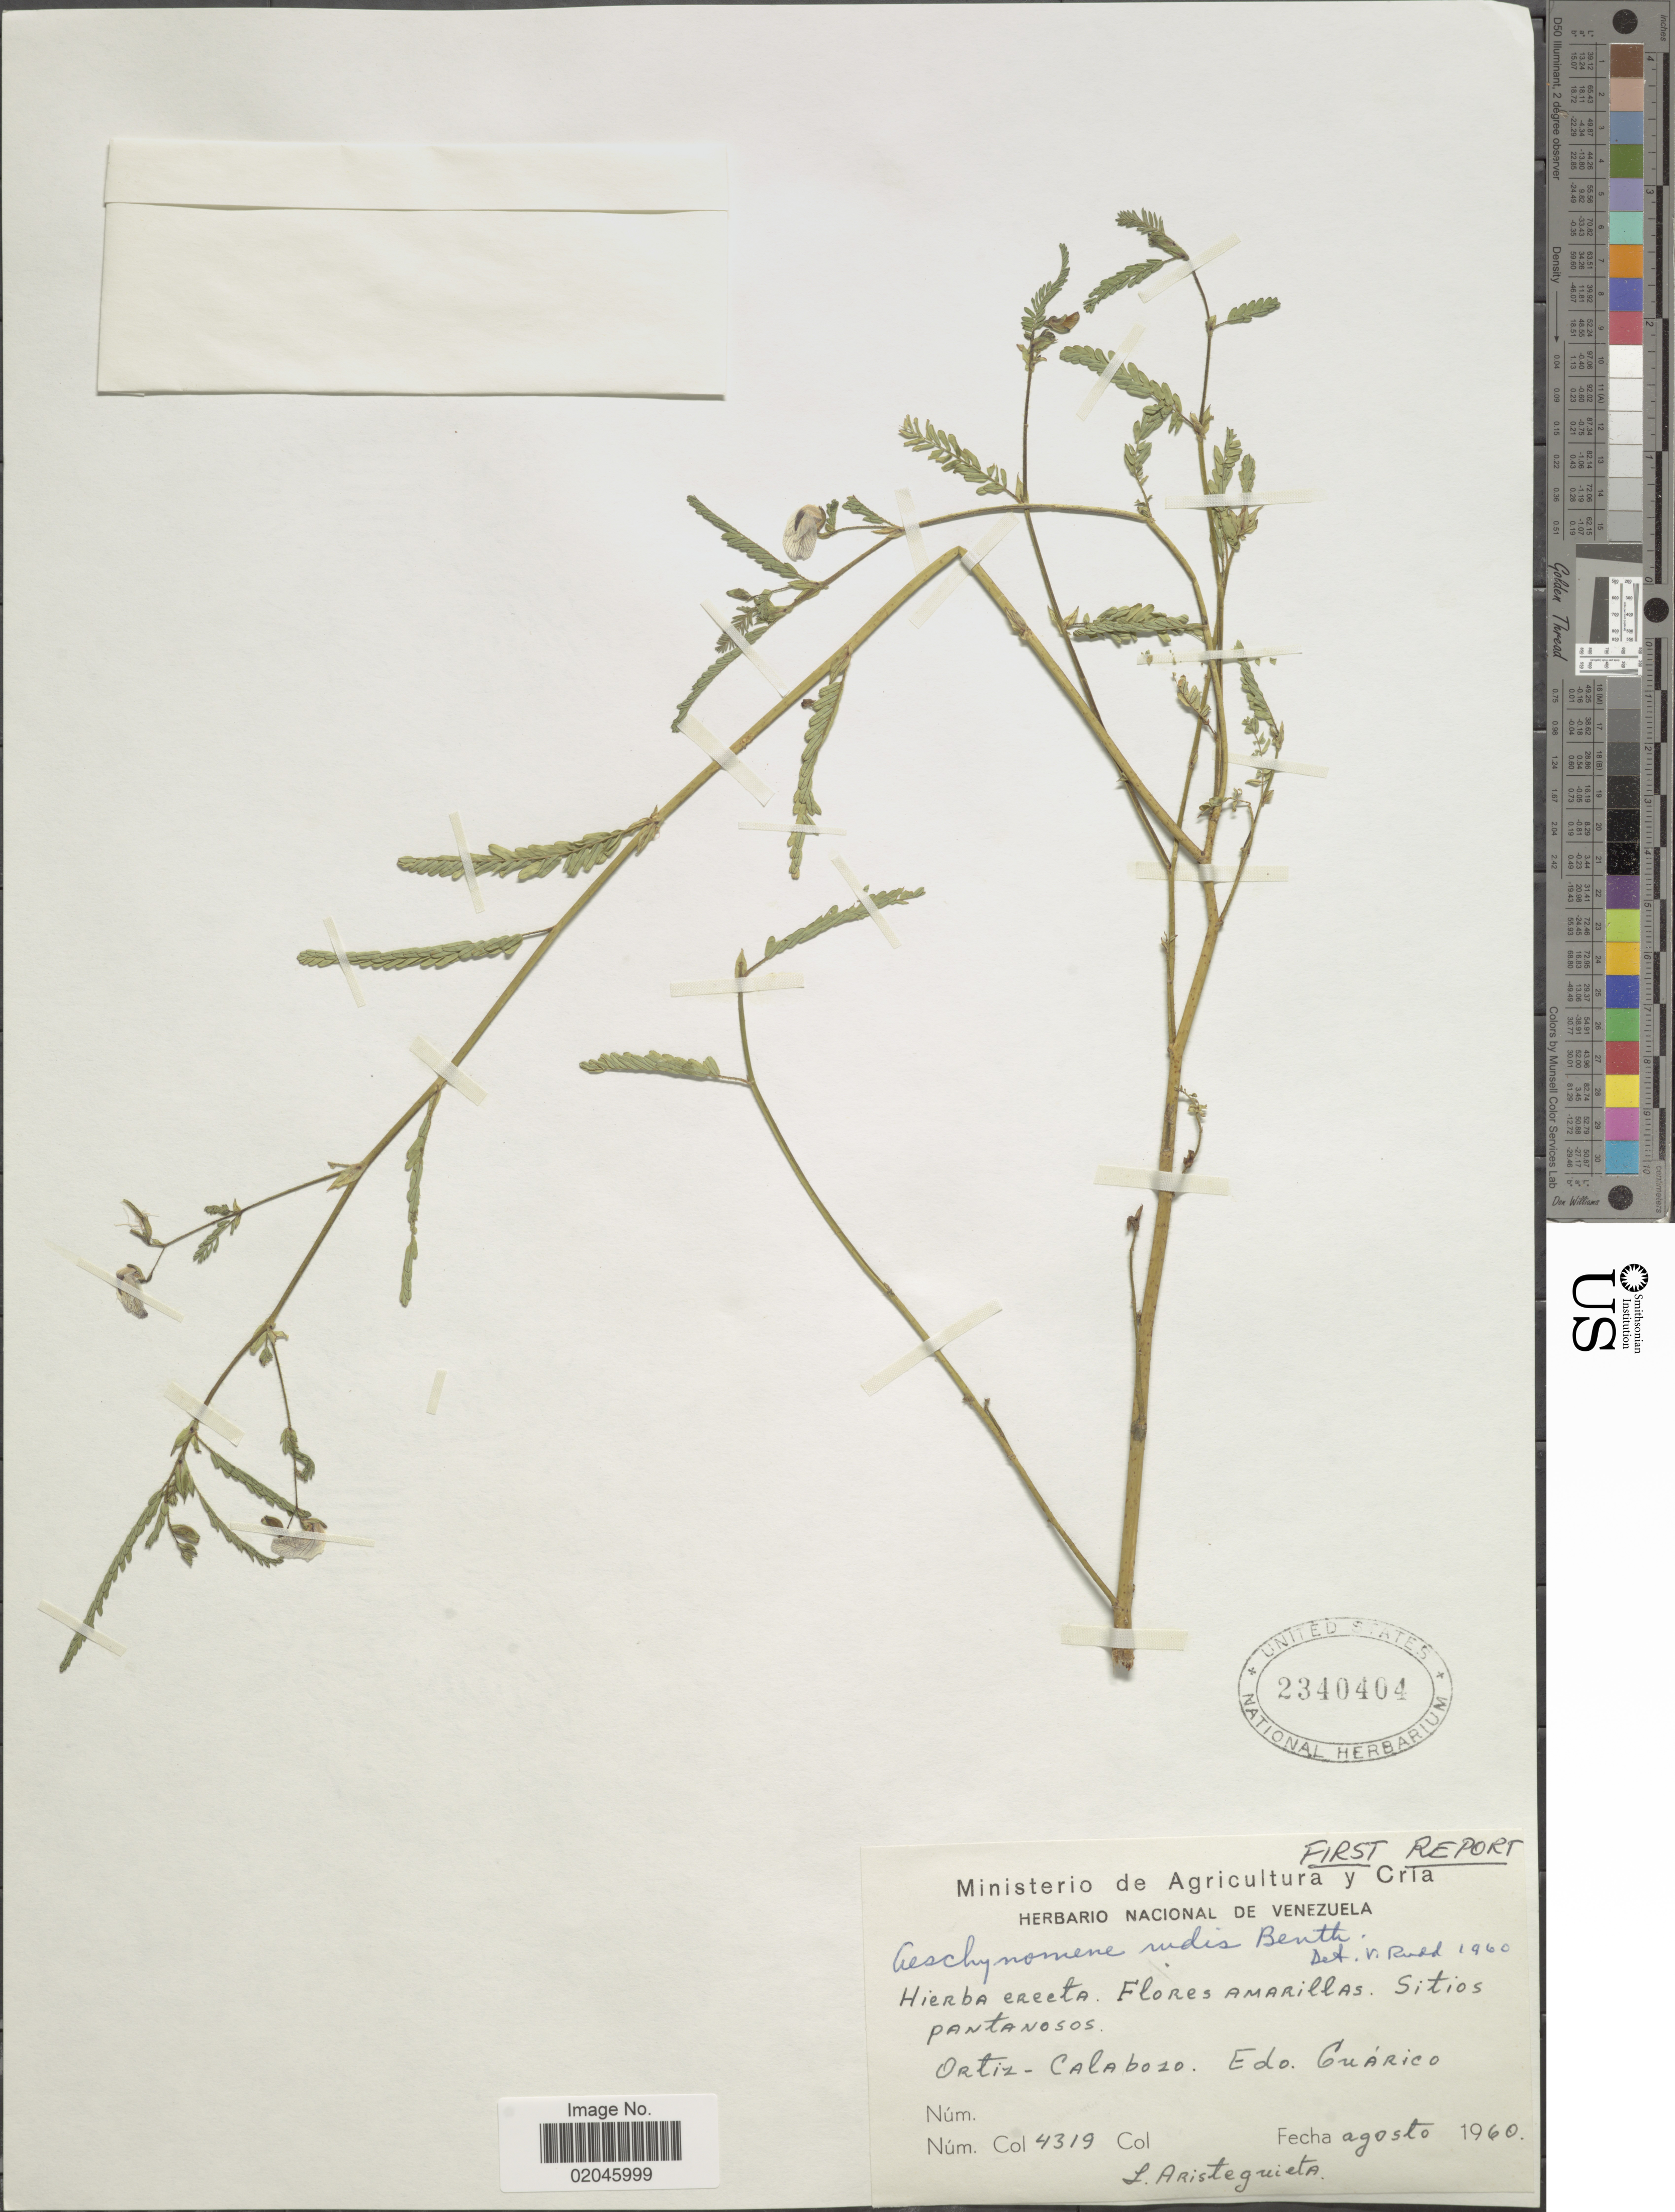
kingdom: Plantae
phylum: Tracheophyta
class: Magnoliopsida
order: Fabales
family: Fabaceae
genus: Aeschynomene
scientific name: Aeschynomene rudis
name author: Benth.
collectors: L. Aristeguieta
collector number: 4319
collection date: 1960-08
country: Venezuela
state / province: Guárico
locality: Ortiz - Calabozo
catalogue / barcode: US 2340404